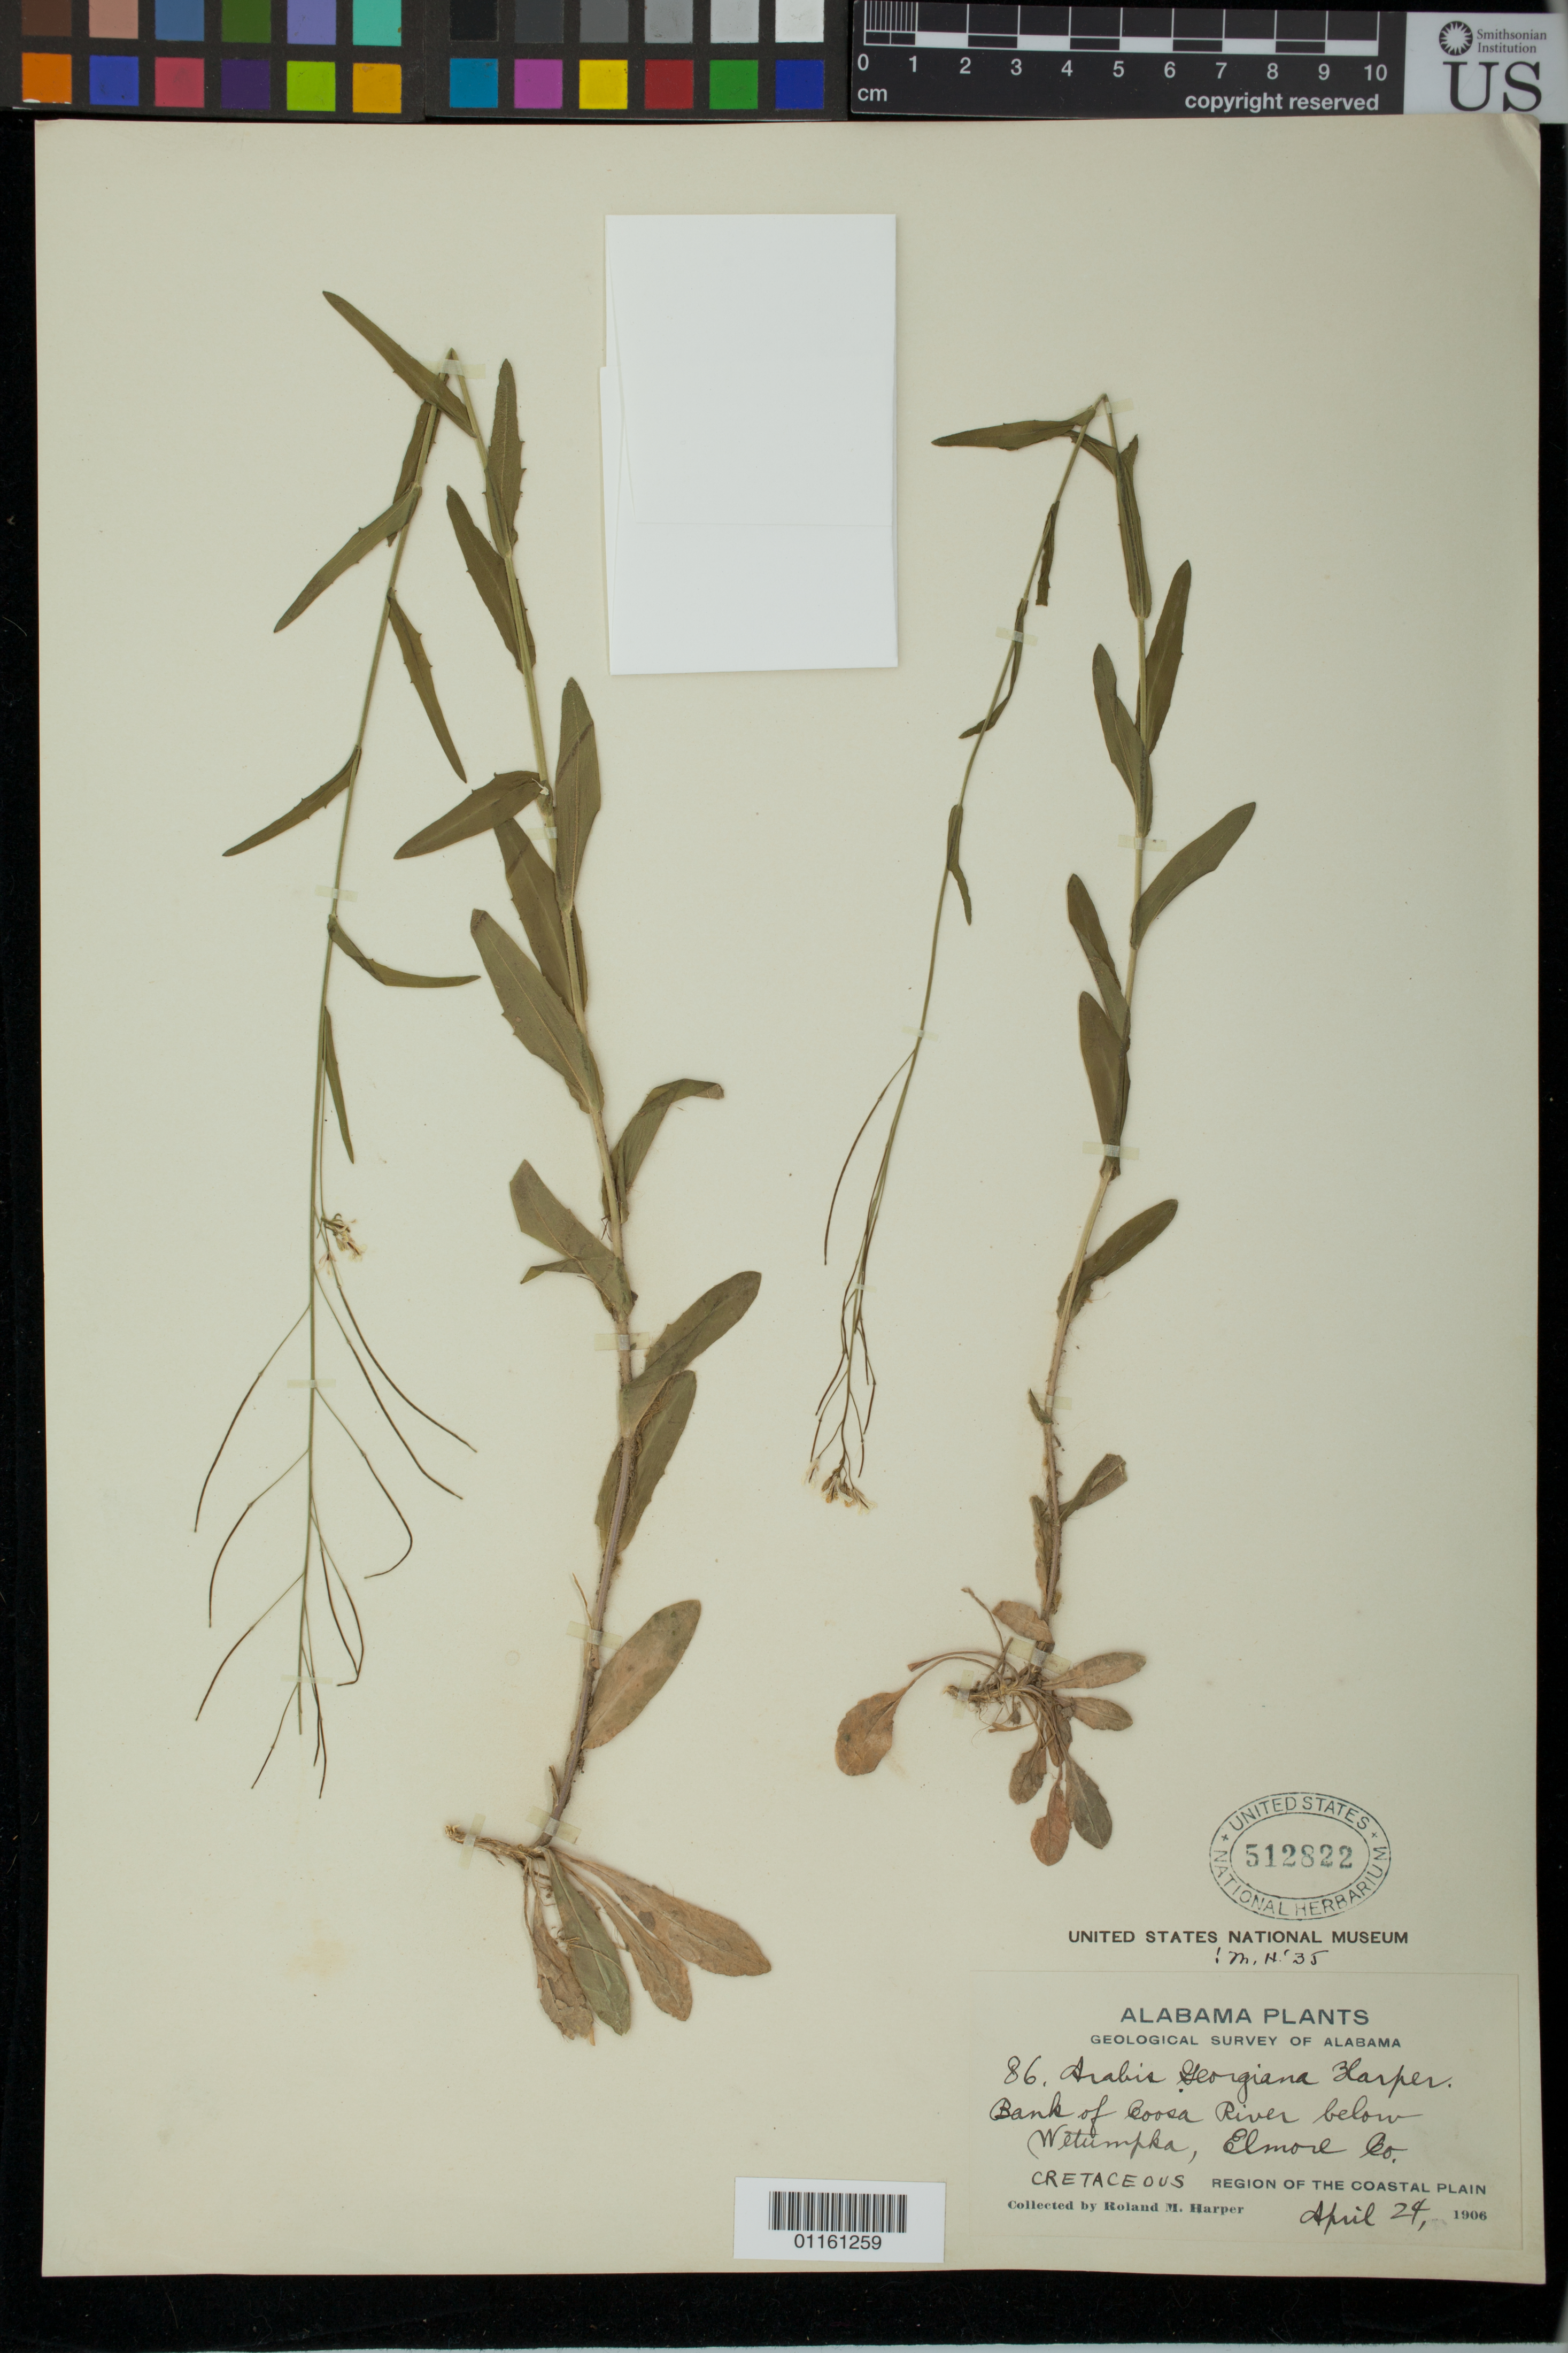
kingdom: Plantae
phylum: Tracheophyta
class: Magnoliopsida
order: Brassicales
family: Brassicaceae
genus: Arabis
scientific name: Arabis georgiana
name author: R.M. Harper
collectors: R. M. Harper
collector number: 86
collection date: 1906-04-24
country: United States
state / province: Alabama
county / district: Elmore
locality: Banks of Coosa River below Wetumpka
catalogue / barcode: US 512822